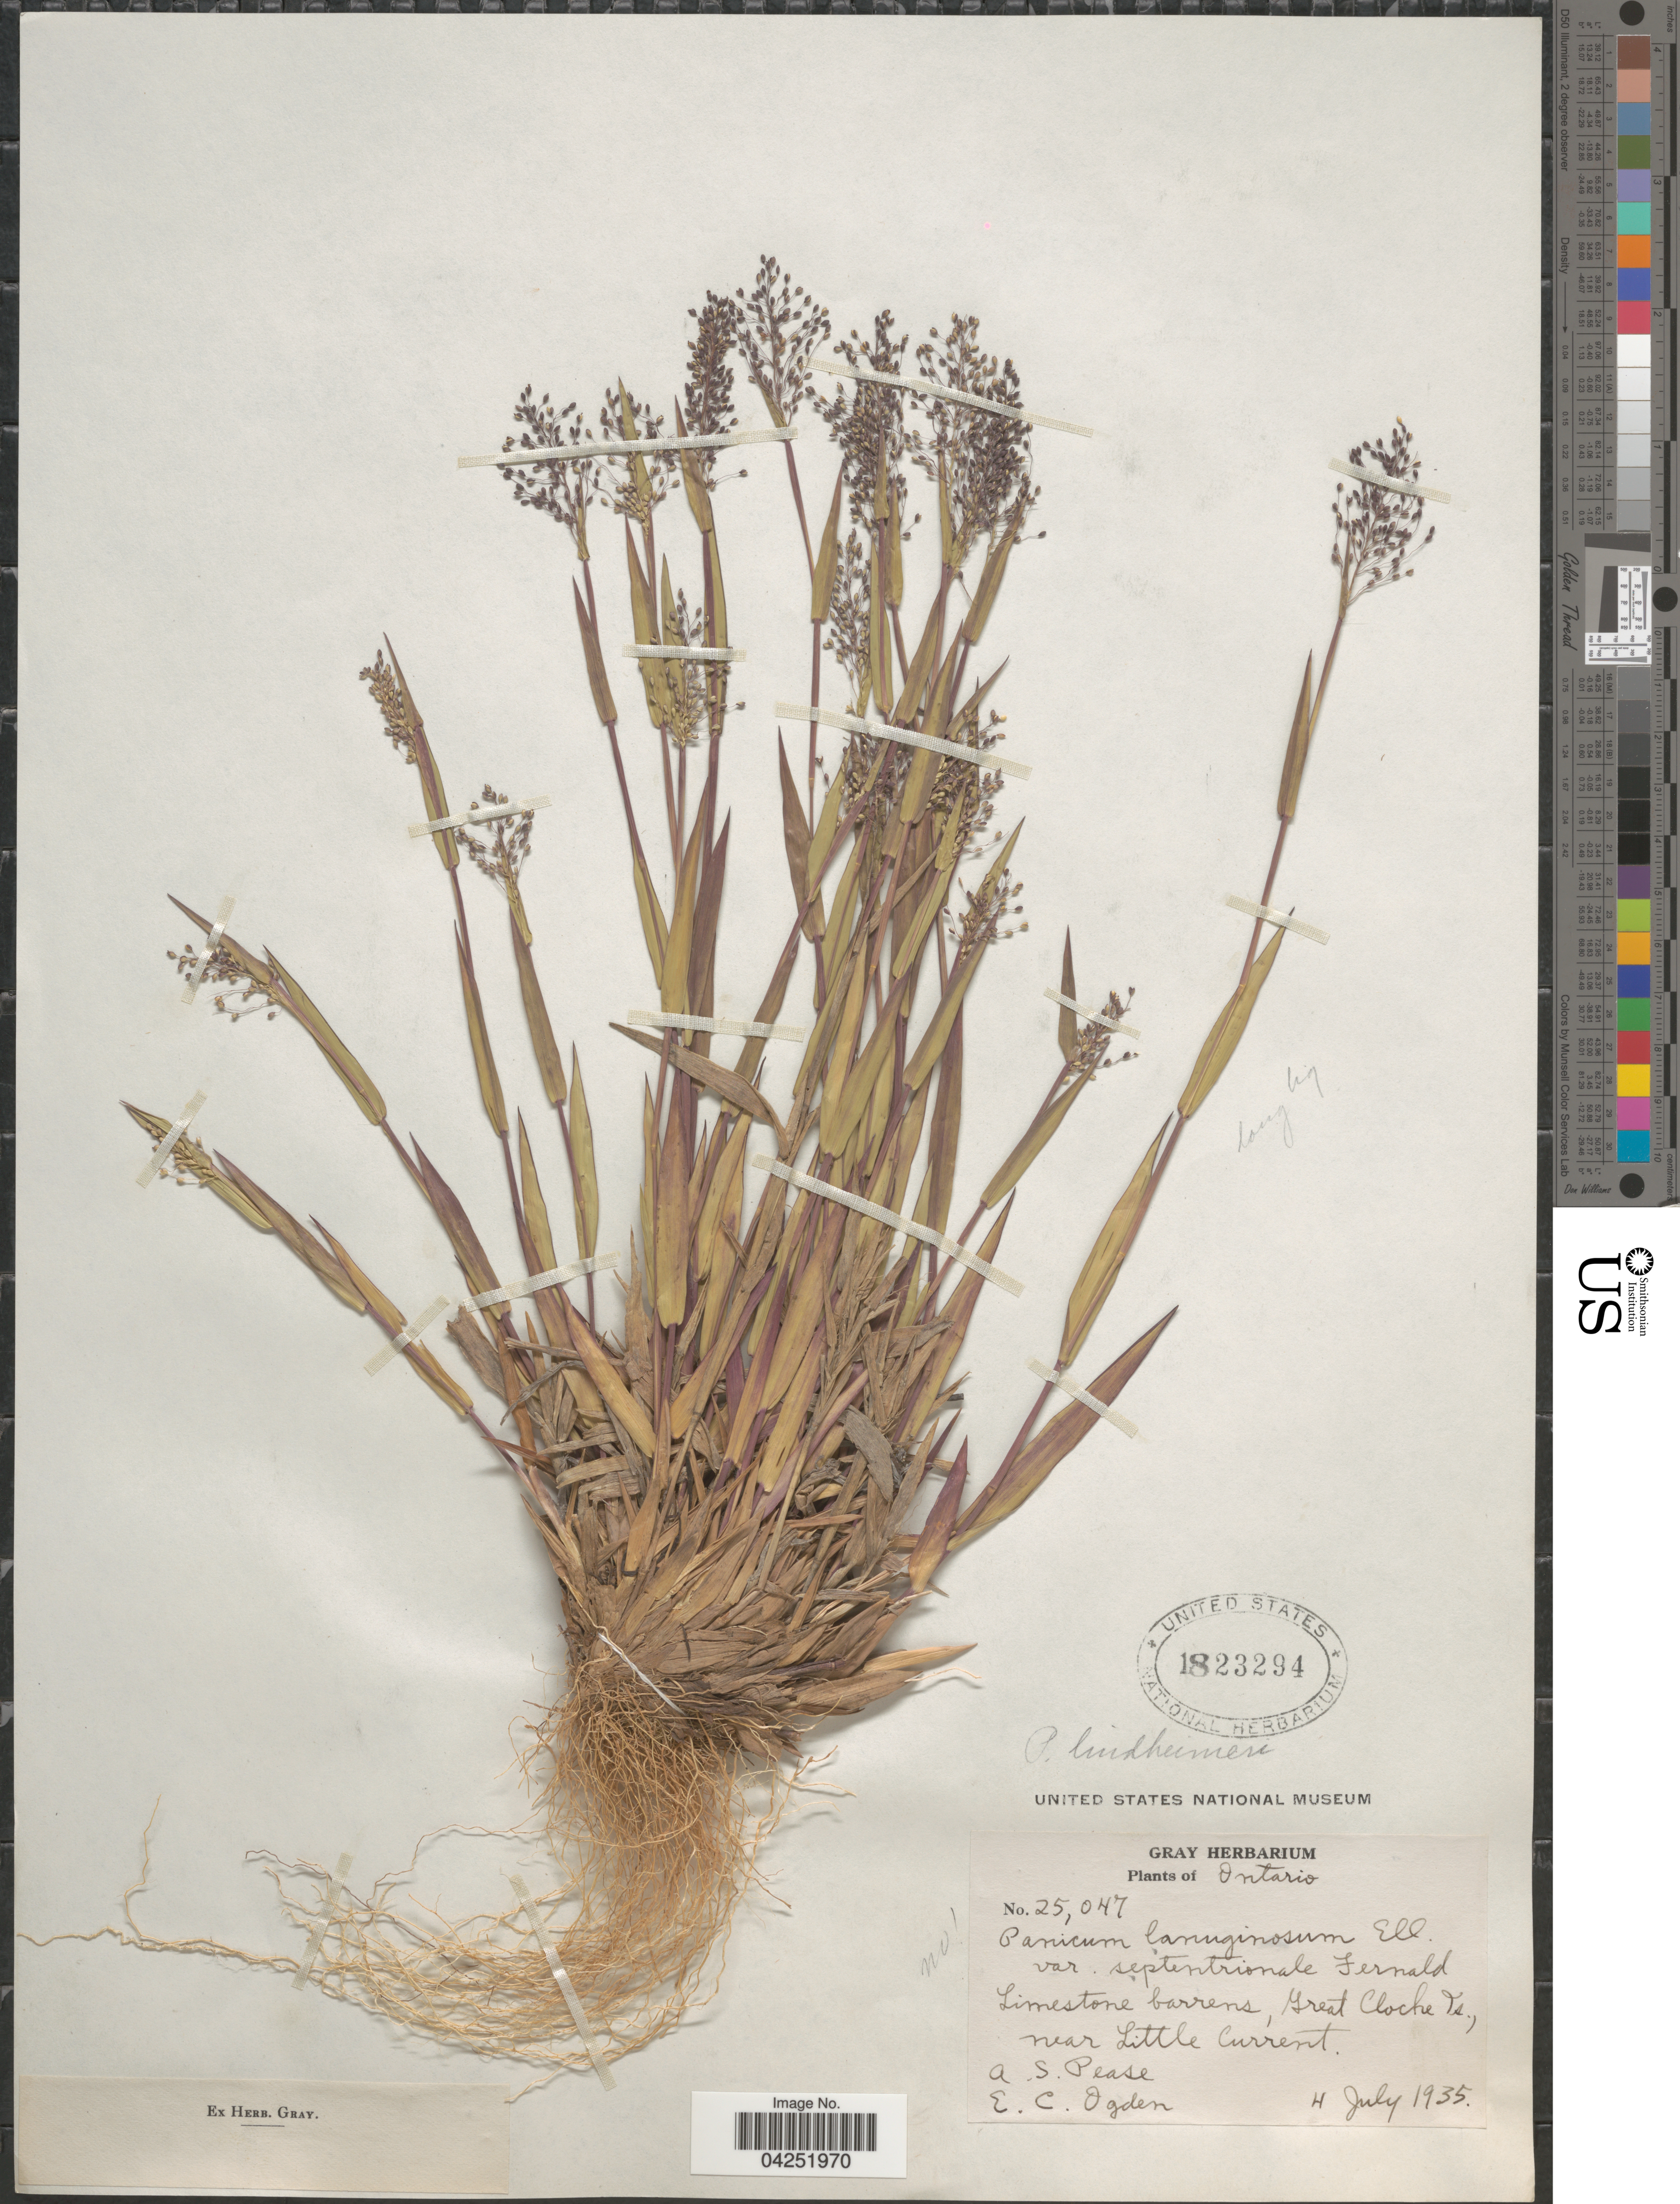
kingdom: Plantae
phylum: Tracheophyta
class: Liliopsida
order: Poales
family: Poaceae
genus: Dichanthelium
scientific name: Dichanthelium acuminatum var. lindheimeri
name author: (Nash) Gould & C.A. Clark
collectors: A. S. Pease & E. Ogden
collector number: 25047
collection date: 1935-07-04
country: Canada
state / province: Ontario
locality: Limestone barrens, Great Cloche Is., near Little Current.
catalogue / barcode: US 1823294